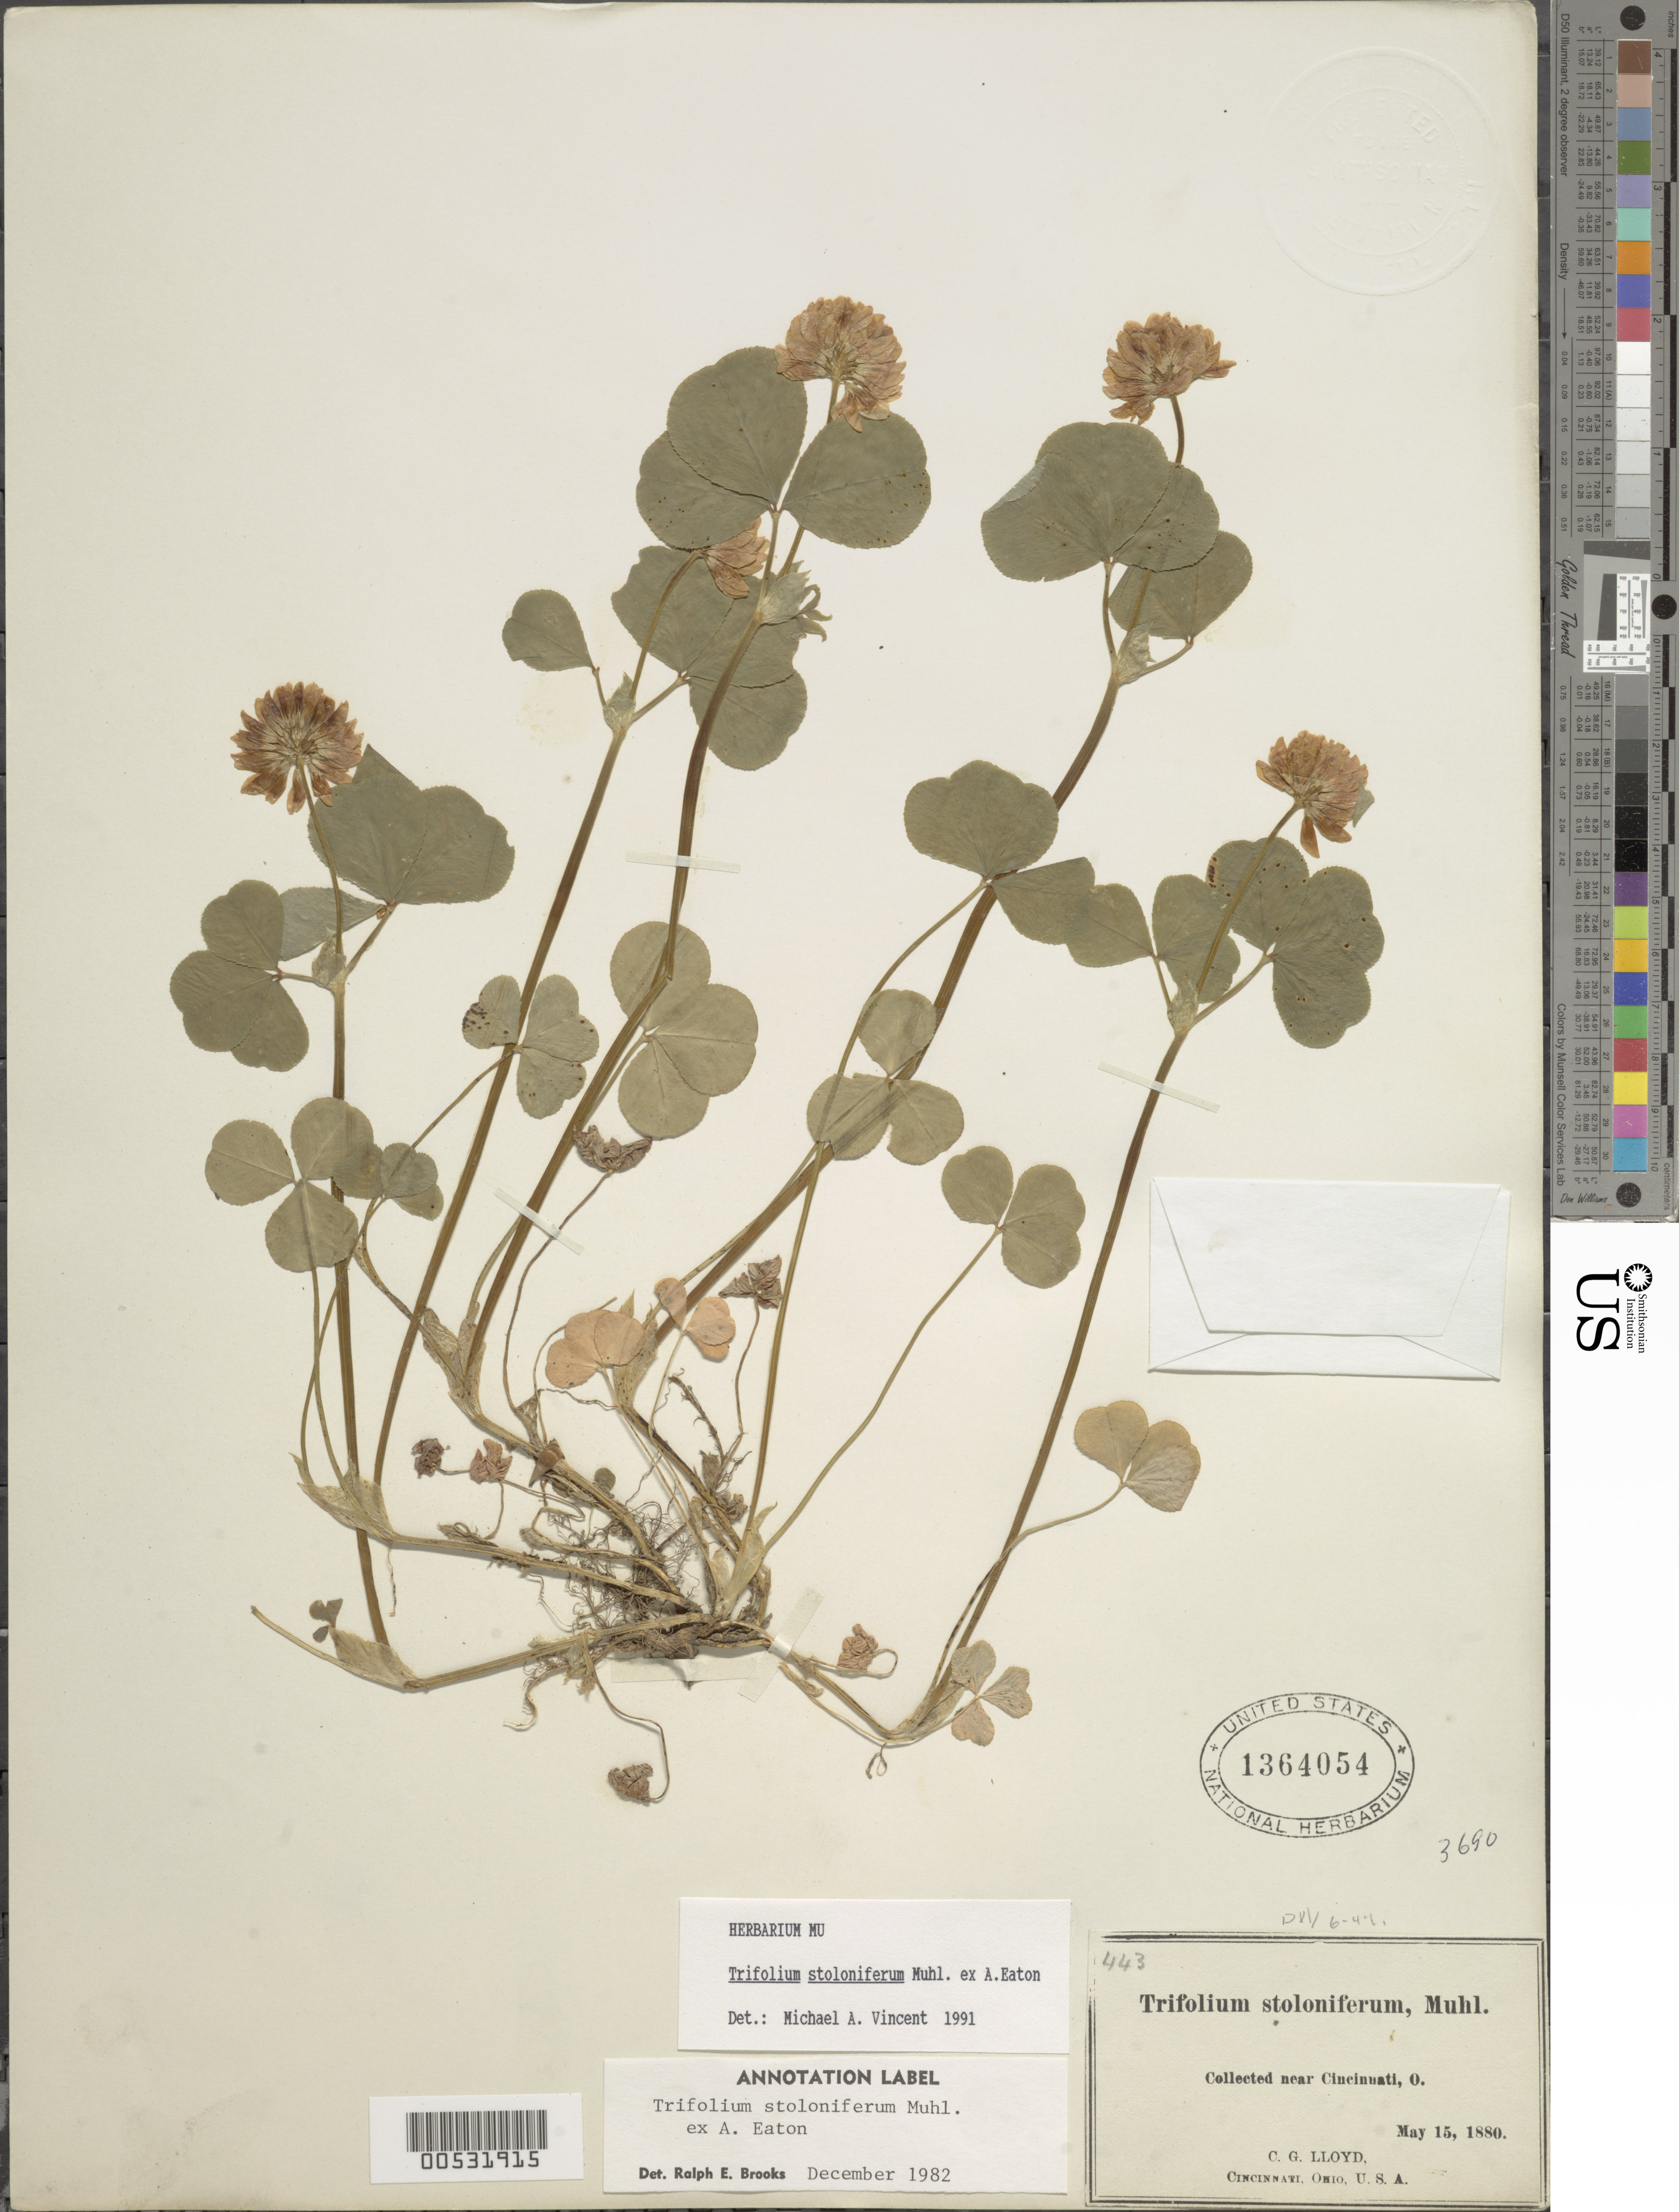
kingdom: Plantae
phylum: Tracheophyta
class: Magnoliopsida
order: Fabales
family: Fabaceae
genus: Trifolium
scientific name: Trifolium stoloniferum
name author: Muhl. ex Eaton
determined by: Vincent, M.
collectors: C. G. Lloyd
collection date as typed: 15 May 1880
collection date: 1880-05-15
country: United States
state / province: Ohio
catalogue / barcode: US 1364054